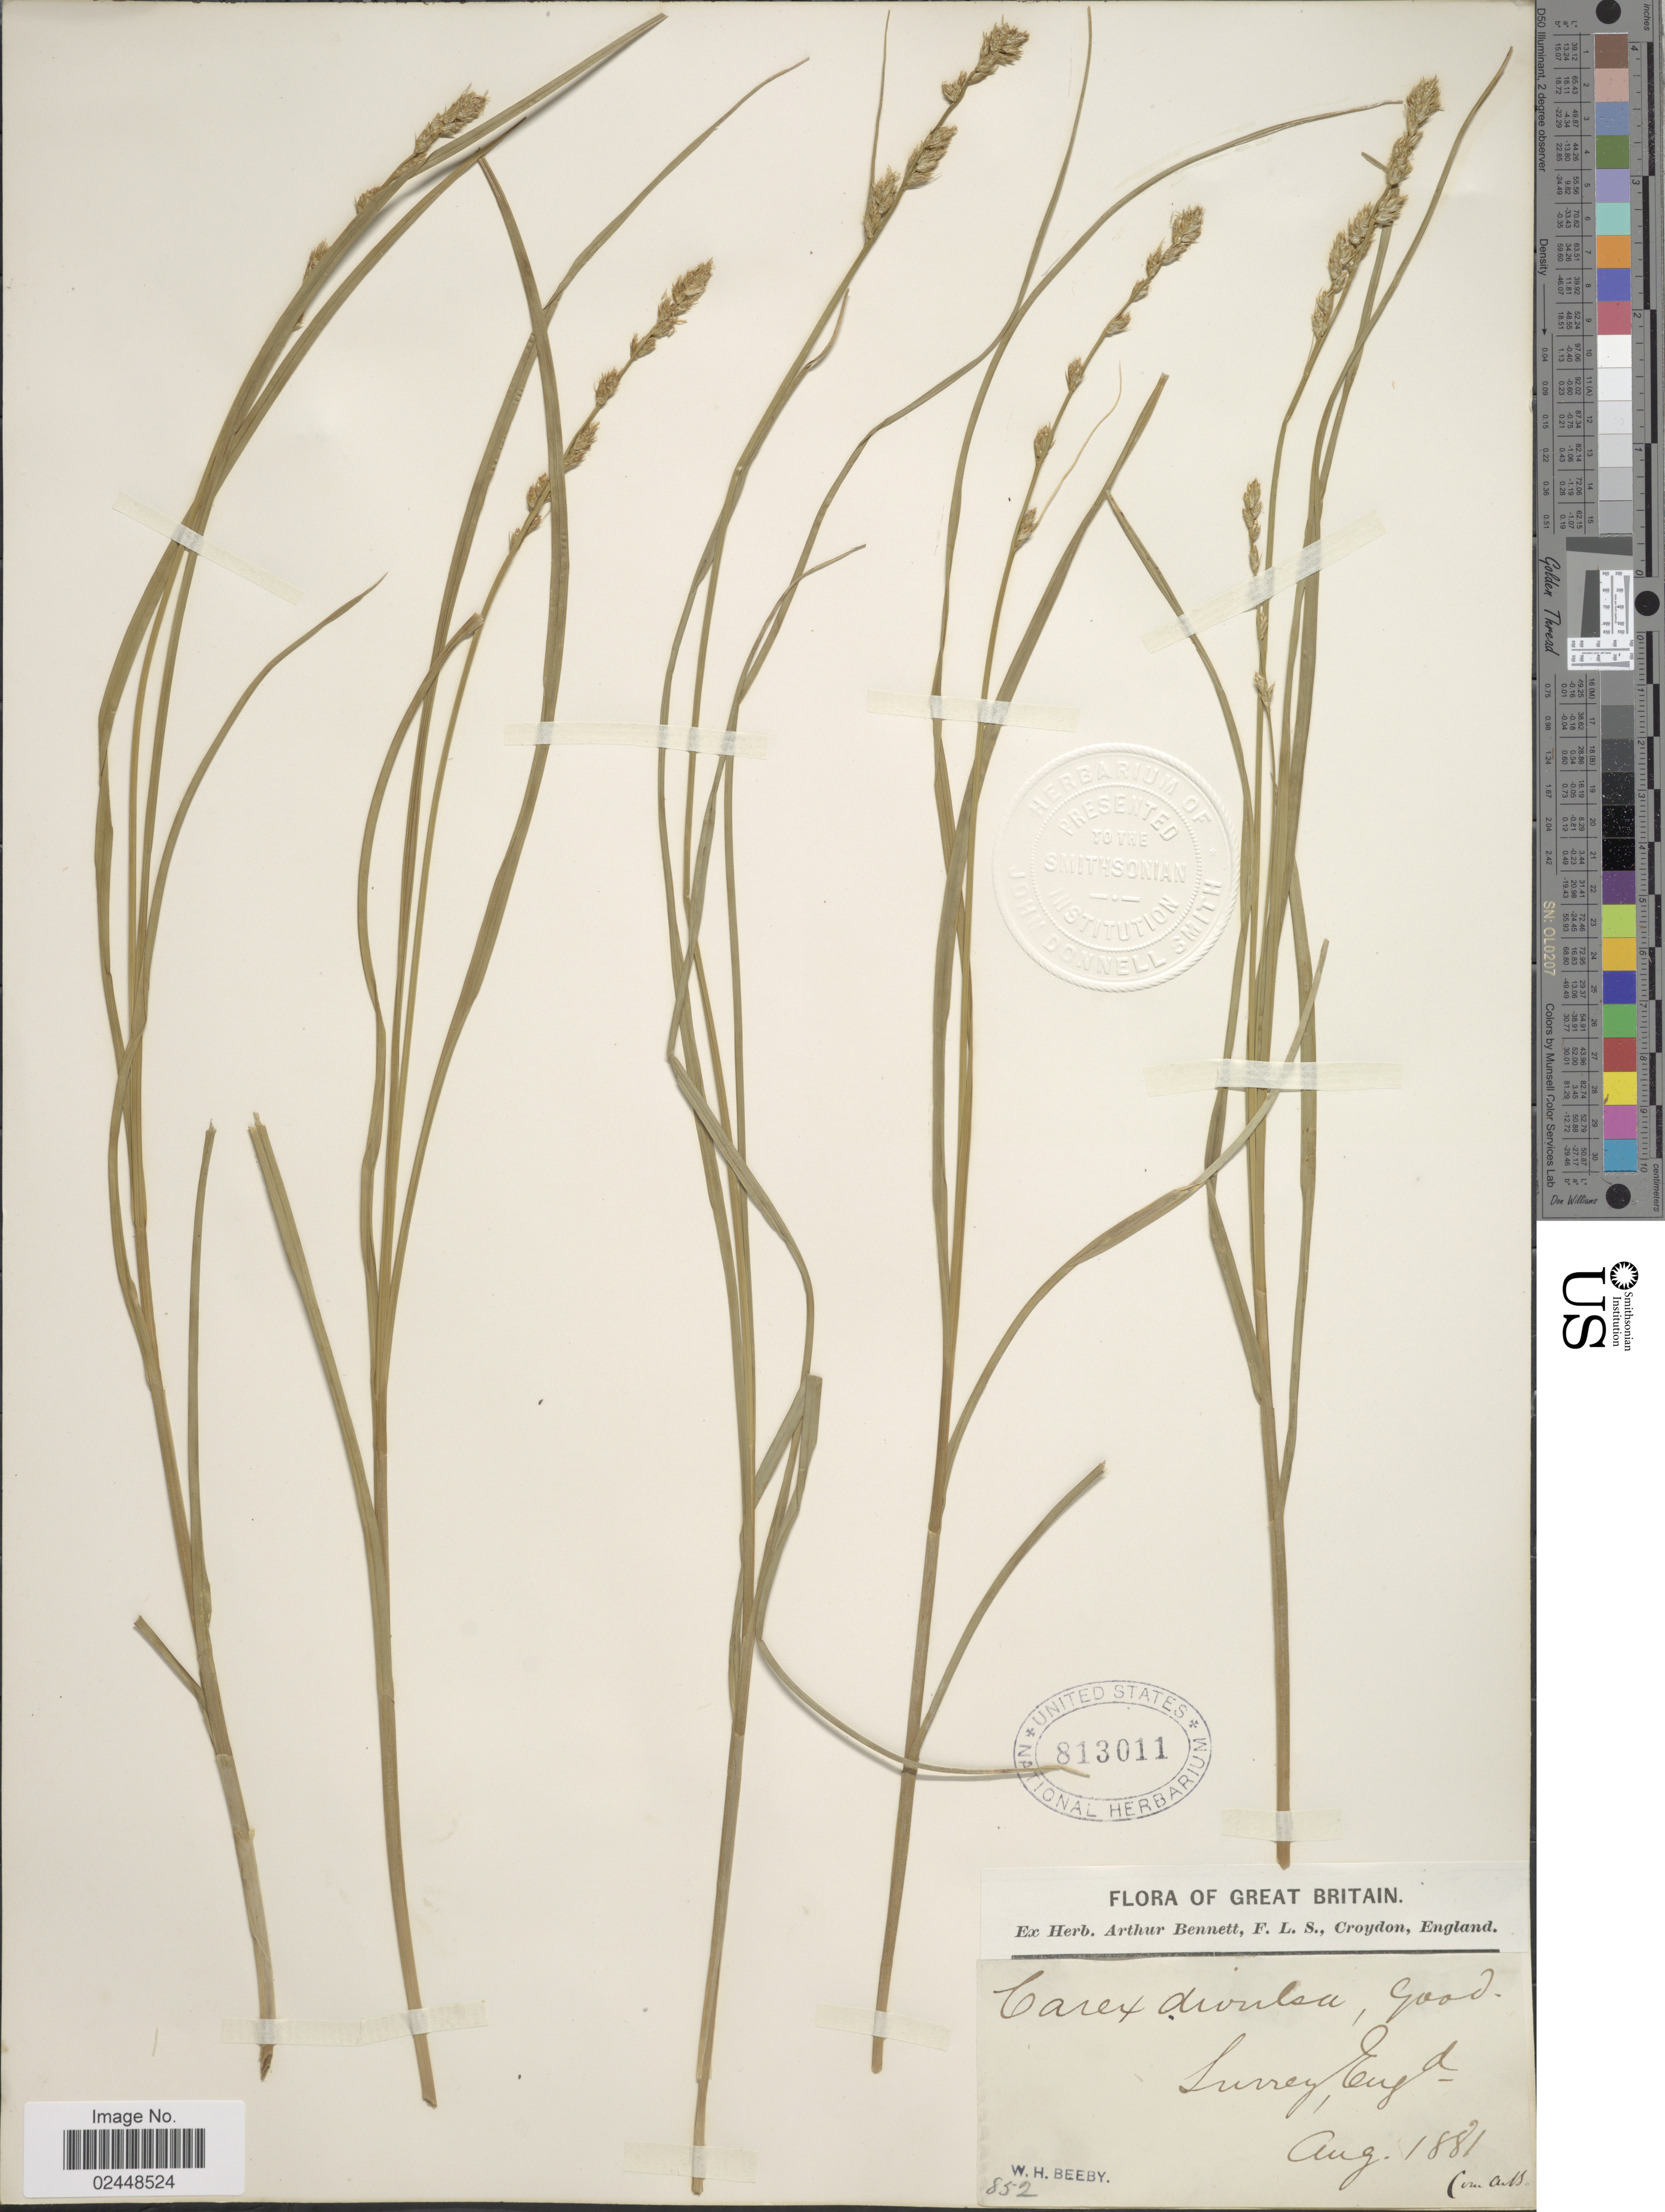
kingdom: Plantae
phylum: Tracheophyta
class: Liliopsida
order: Poales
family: Cyperaceae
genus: Carex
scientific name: Carex divulsa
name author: Stokes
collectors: W. Beeby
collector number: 852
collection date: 1881-08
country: United Kingdom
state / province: England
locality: Great Britain. Surrey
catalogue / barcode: US 813011